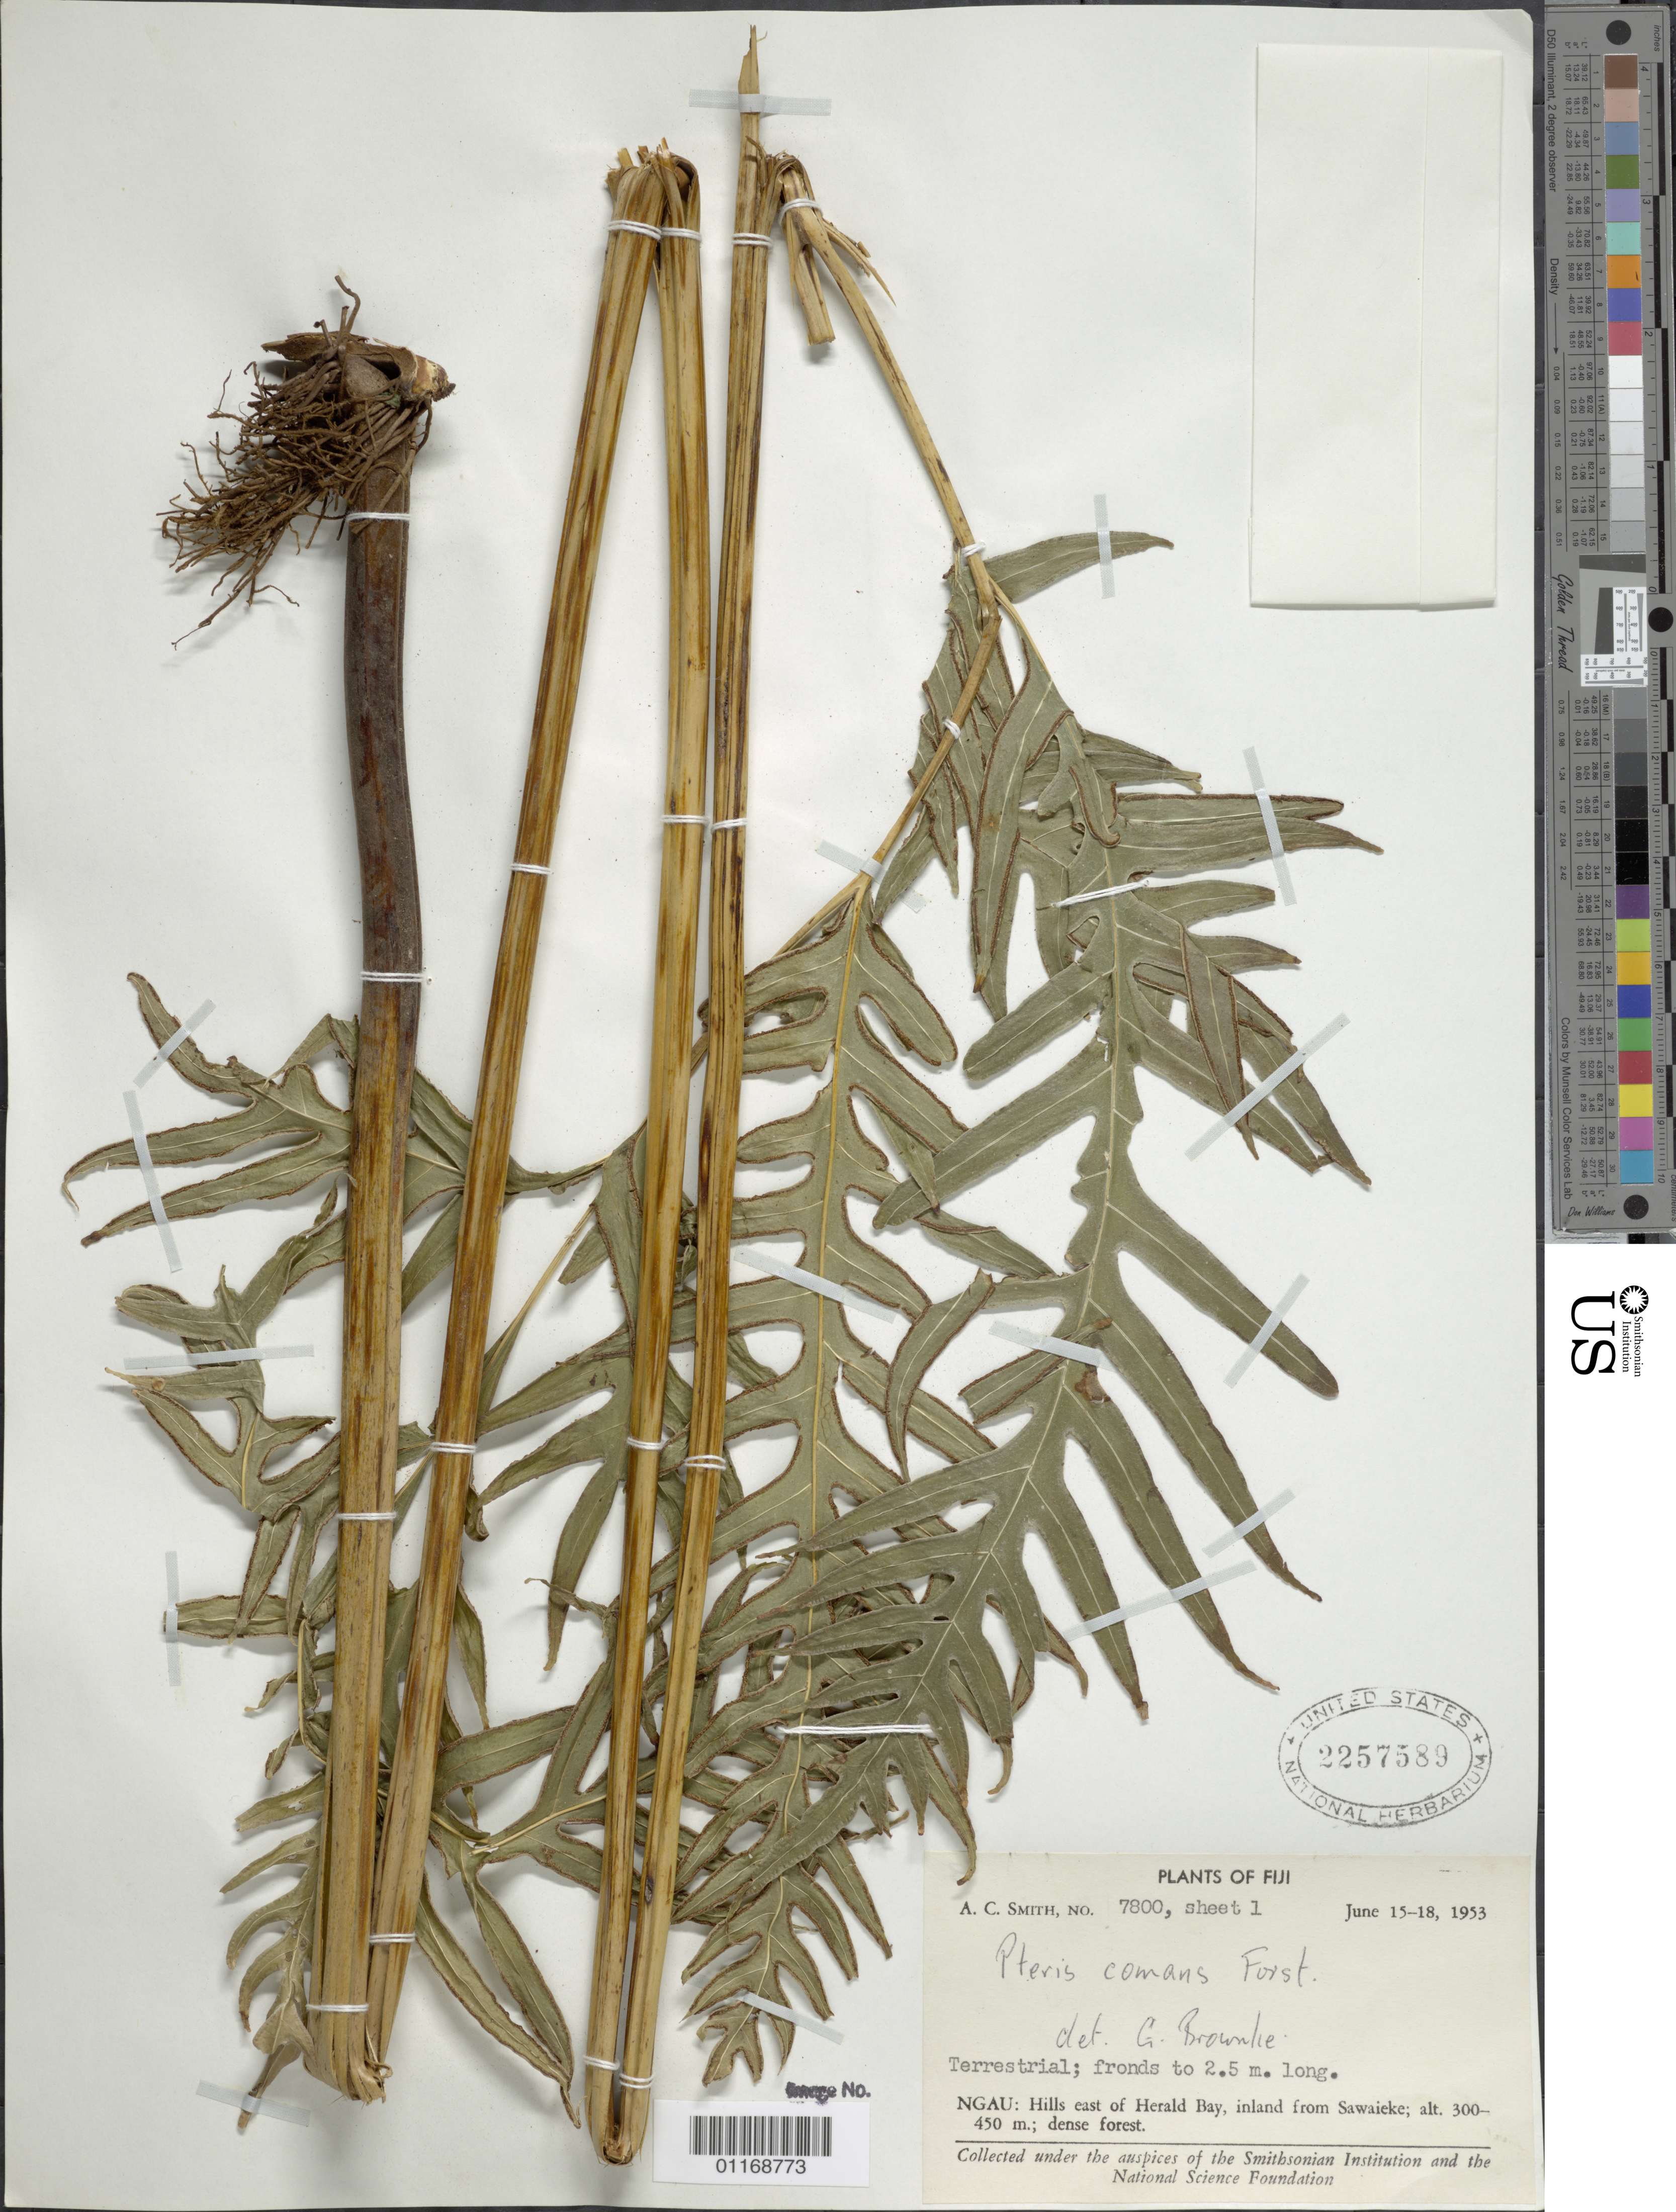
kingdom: Plantae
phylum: Tracheophyta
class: Polypodiopsida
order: Polypodiales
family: Pteridaceae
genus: Pteris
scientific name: Pteris comans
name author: G. Forst.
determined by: Brownlie, G.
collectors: A. C. Smith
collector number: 7800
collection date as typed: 15-18 Jun 1953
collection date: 1953-06-15/1953-06-18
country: Fiji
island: Gau [Ngau]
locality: Ngau, hills e of herald bay, inland from sawaieke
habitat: Dense forest.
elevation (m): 300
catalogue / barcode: US 2257589